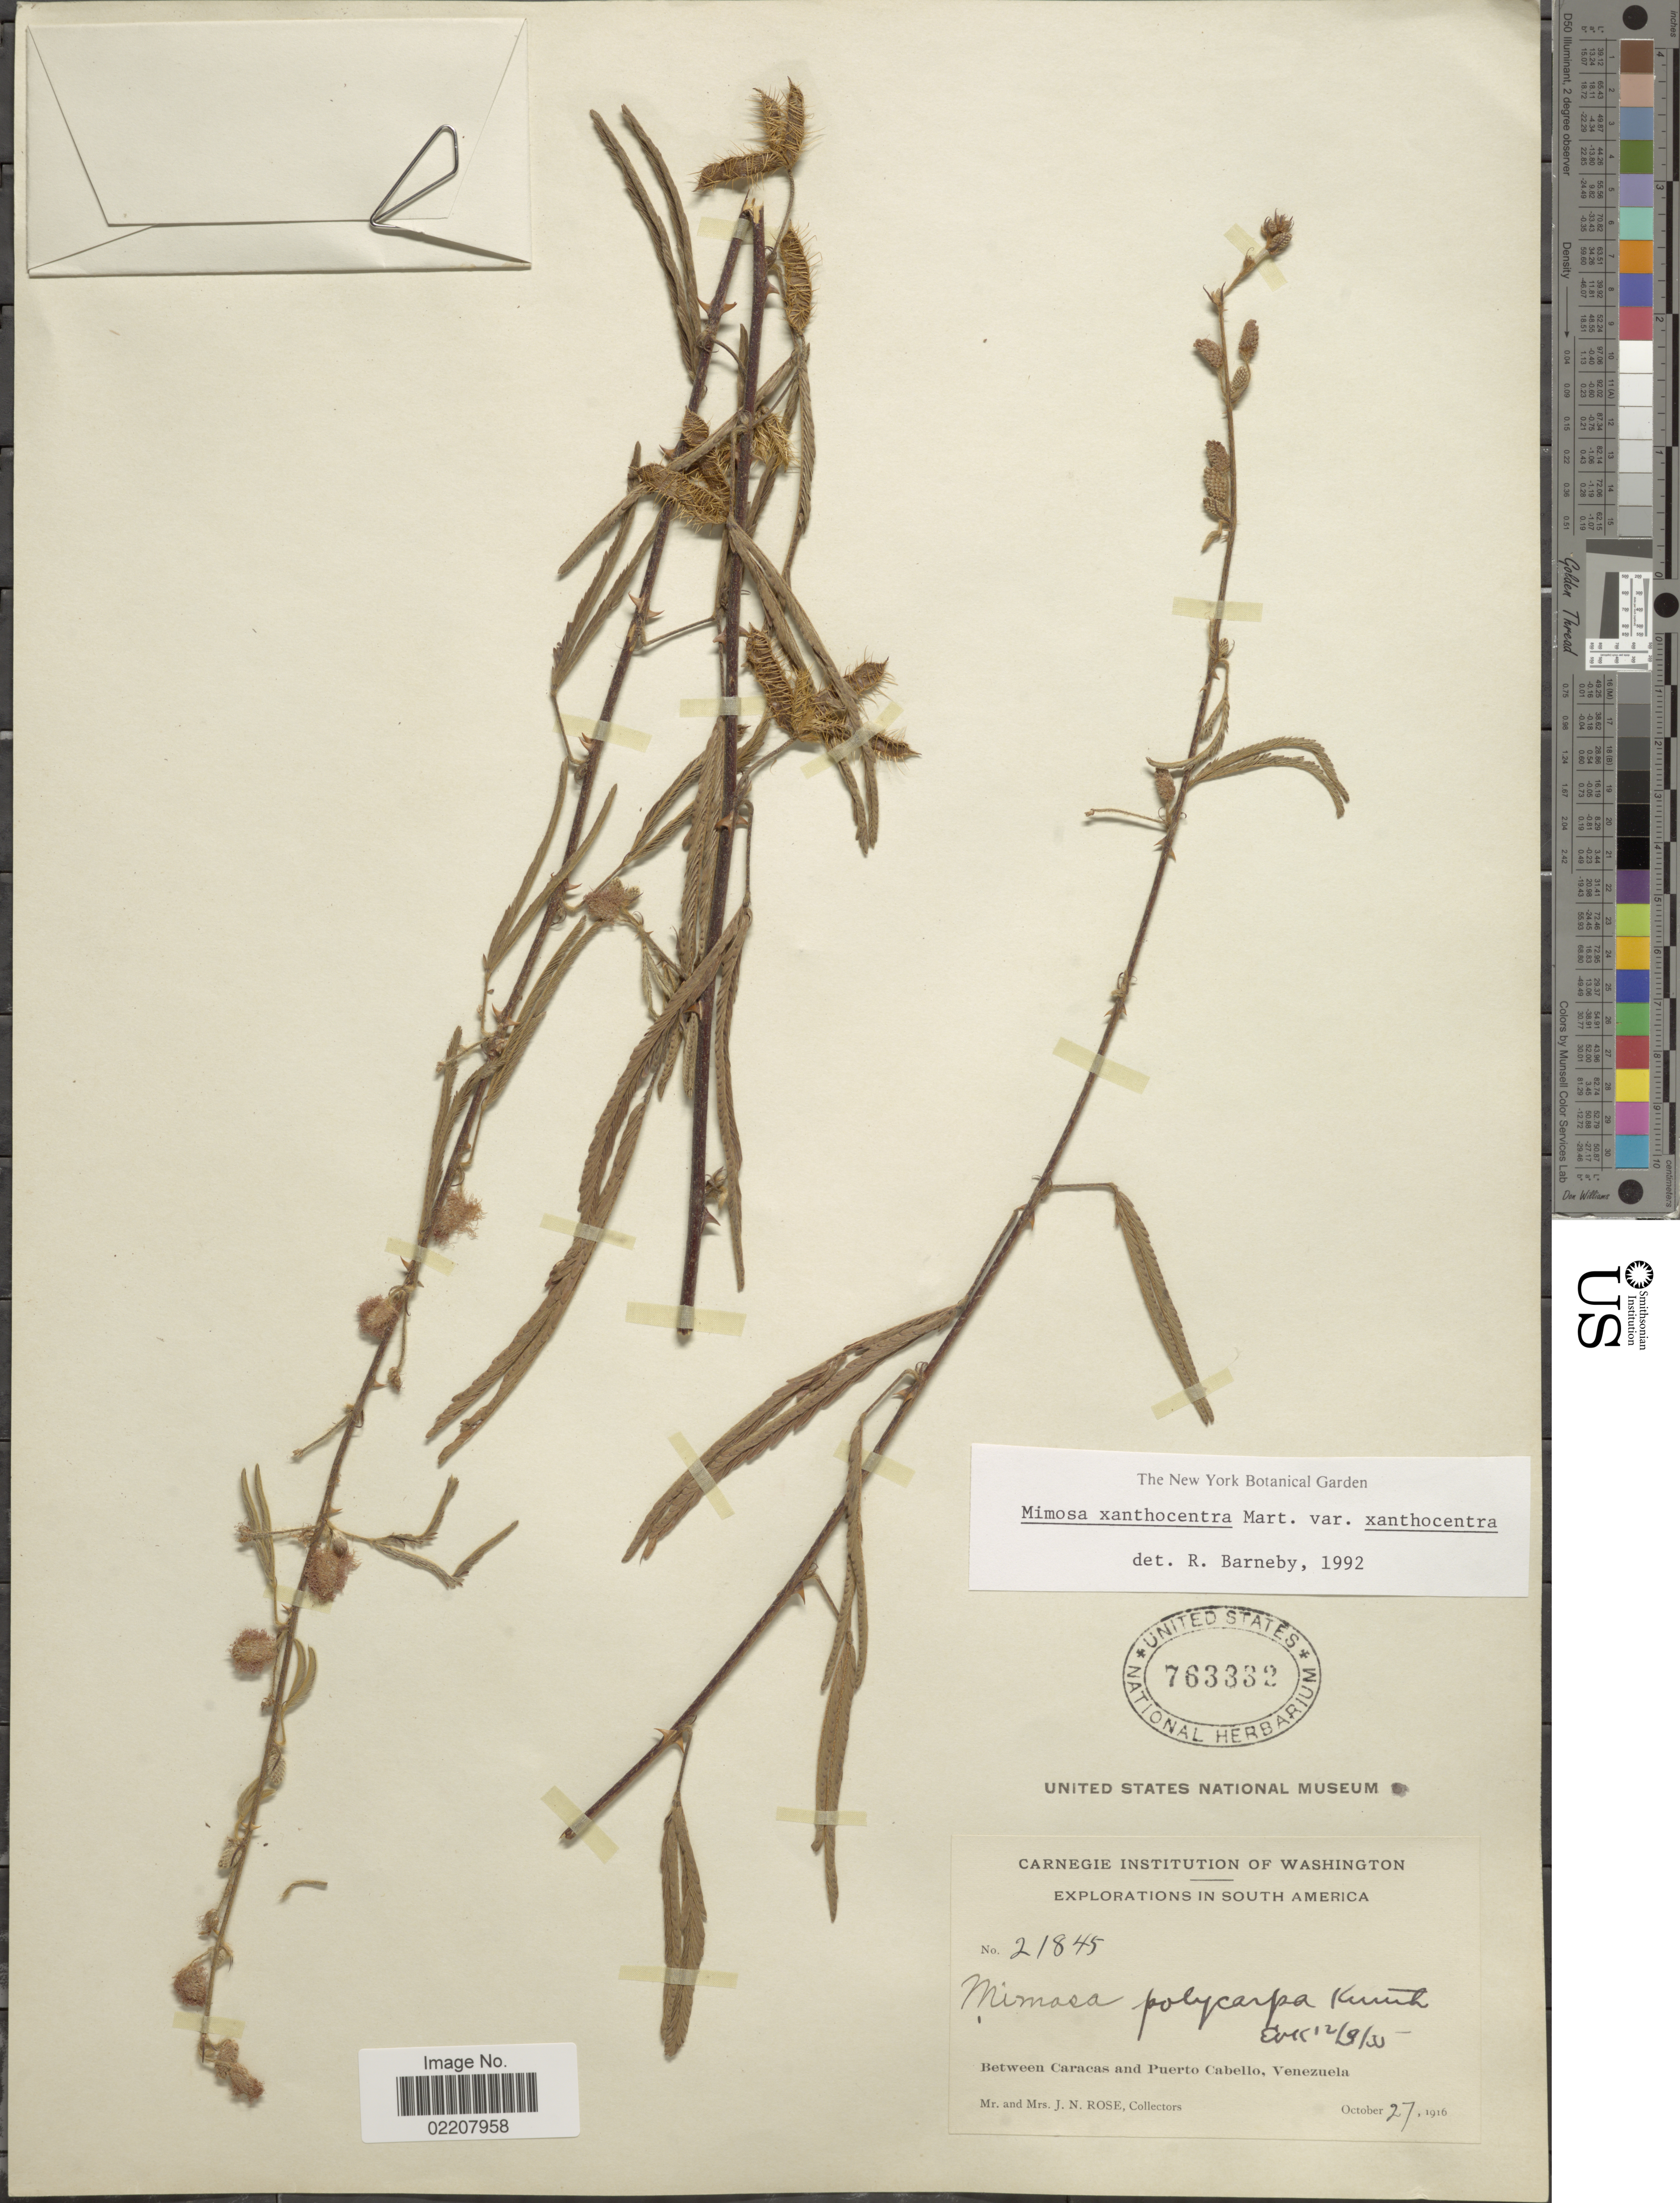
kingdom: Plantae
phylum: Tracheophyta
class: Magnoliopsida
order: Fabales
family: Fabaceae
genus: Mimosa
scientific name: Mimosa xanthocentra subsp. xanthocentra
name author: Mart.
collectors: J. N. Rose & L. B. Rose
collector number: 21845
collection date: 1916-10-27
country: Venezuela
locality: Between Caracas and Puerto Cabello.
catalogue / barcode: US 763332